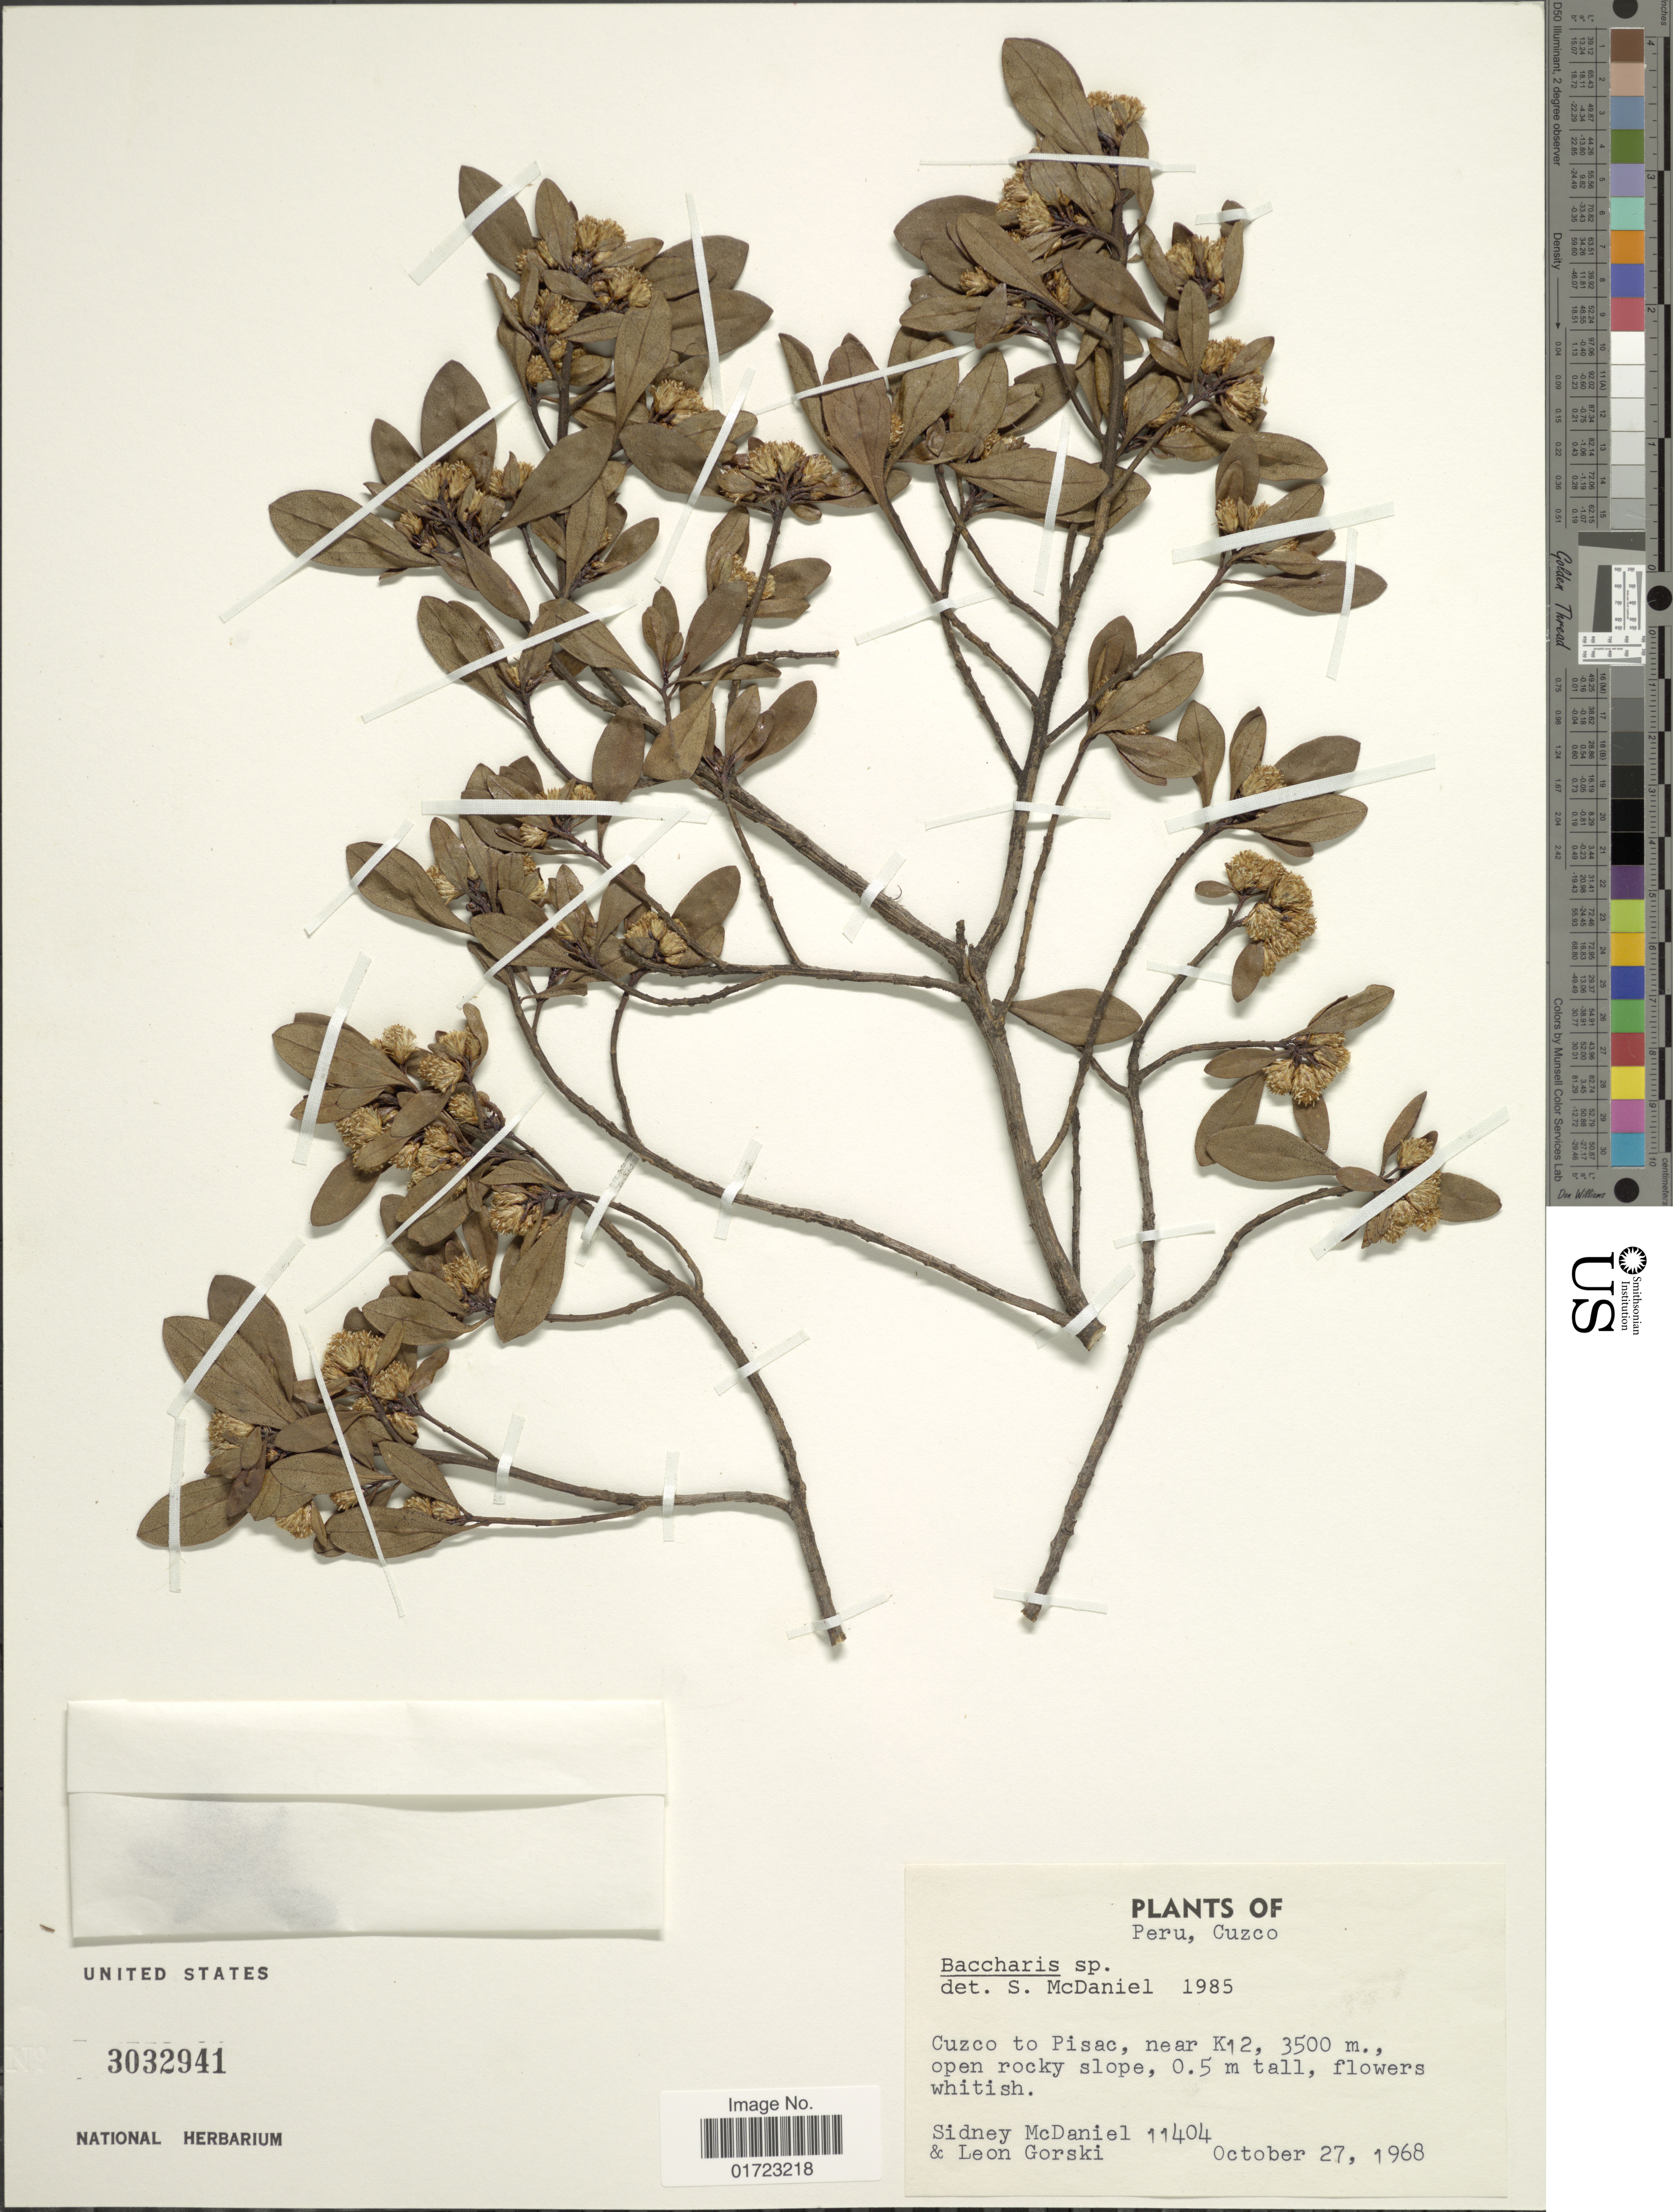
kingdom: Plantae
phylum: Tracheophyta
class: Magnoliopsida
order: Asterales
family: Asteraceae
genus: Baccharis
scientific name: Baccharis peruviana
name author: Cuatrec.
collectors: S. McDaniel & L. Gorski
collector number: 11404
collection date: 1968-10-27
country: Peru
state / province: Cusco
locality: Cuzco to Pisac, near K12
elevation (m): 3500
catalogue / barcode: US 3032941